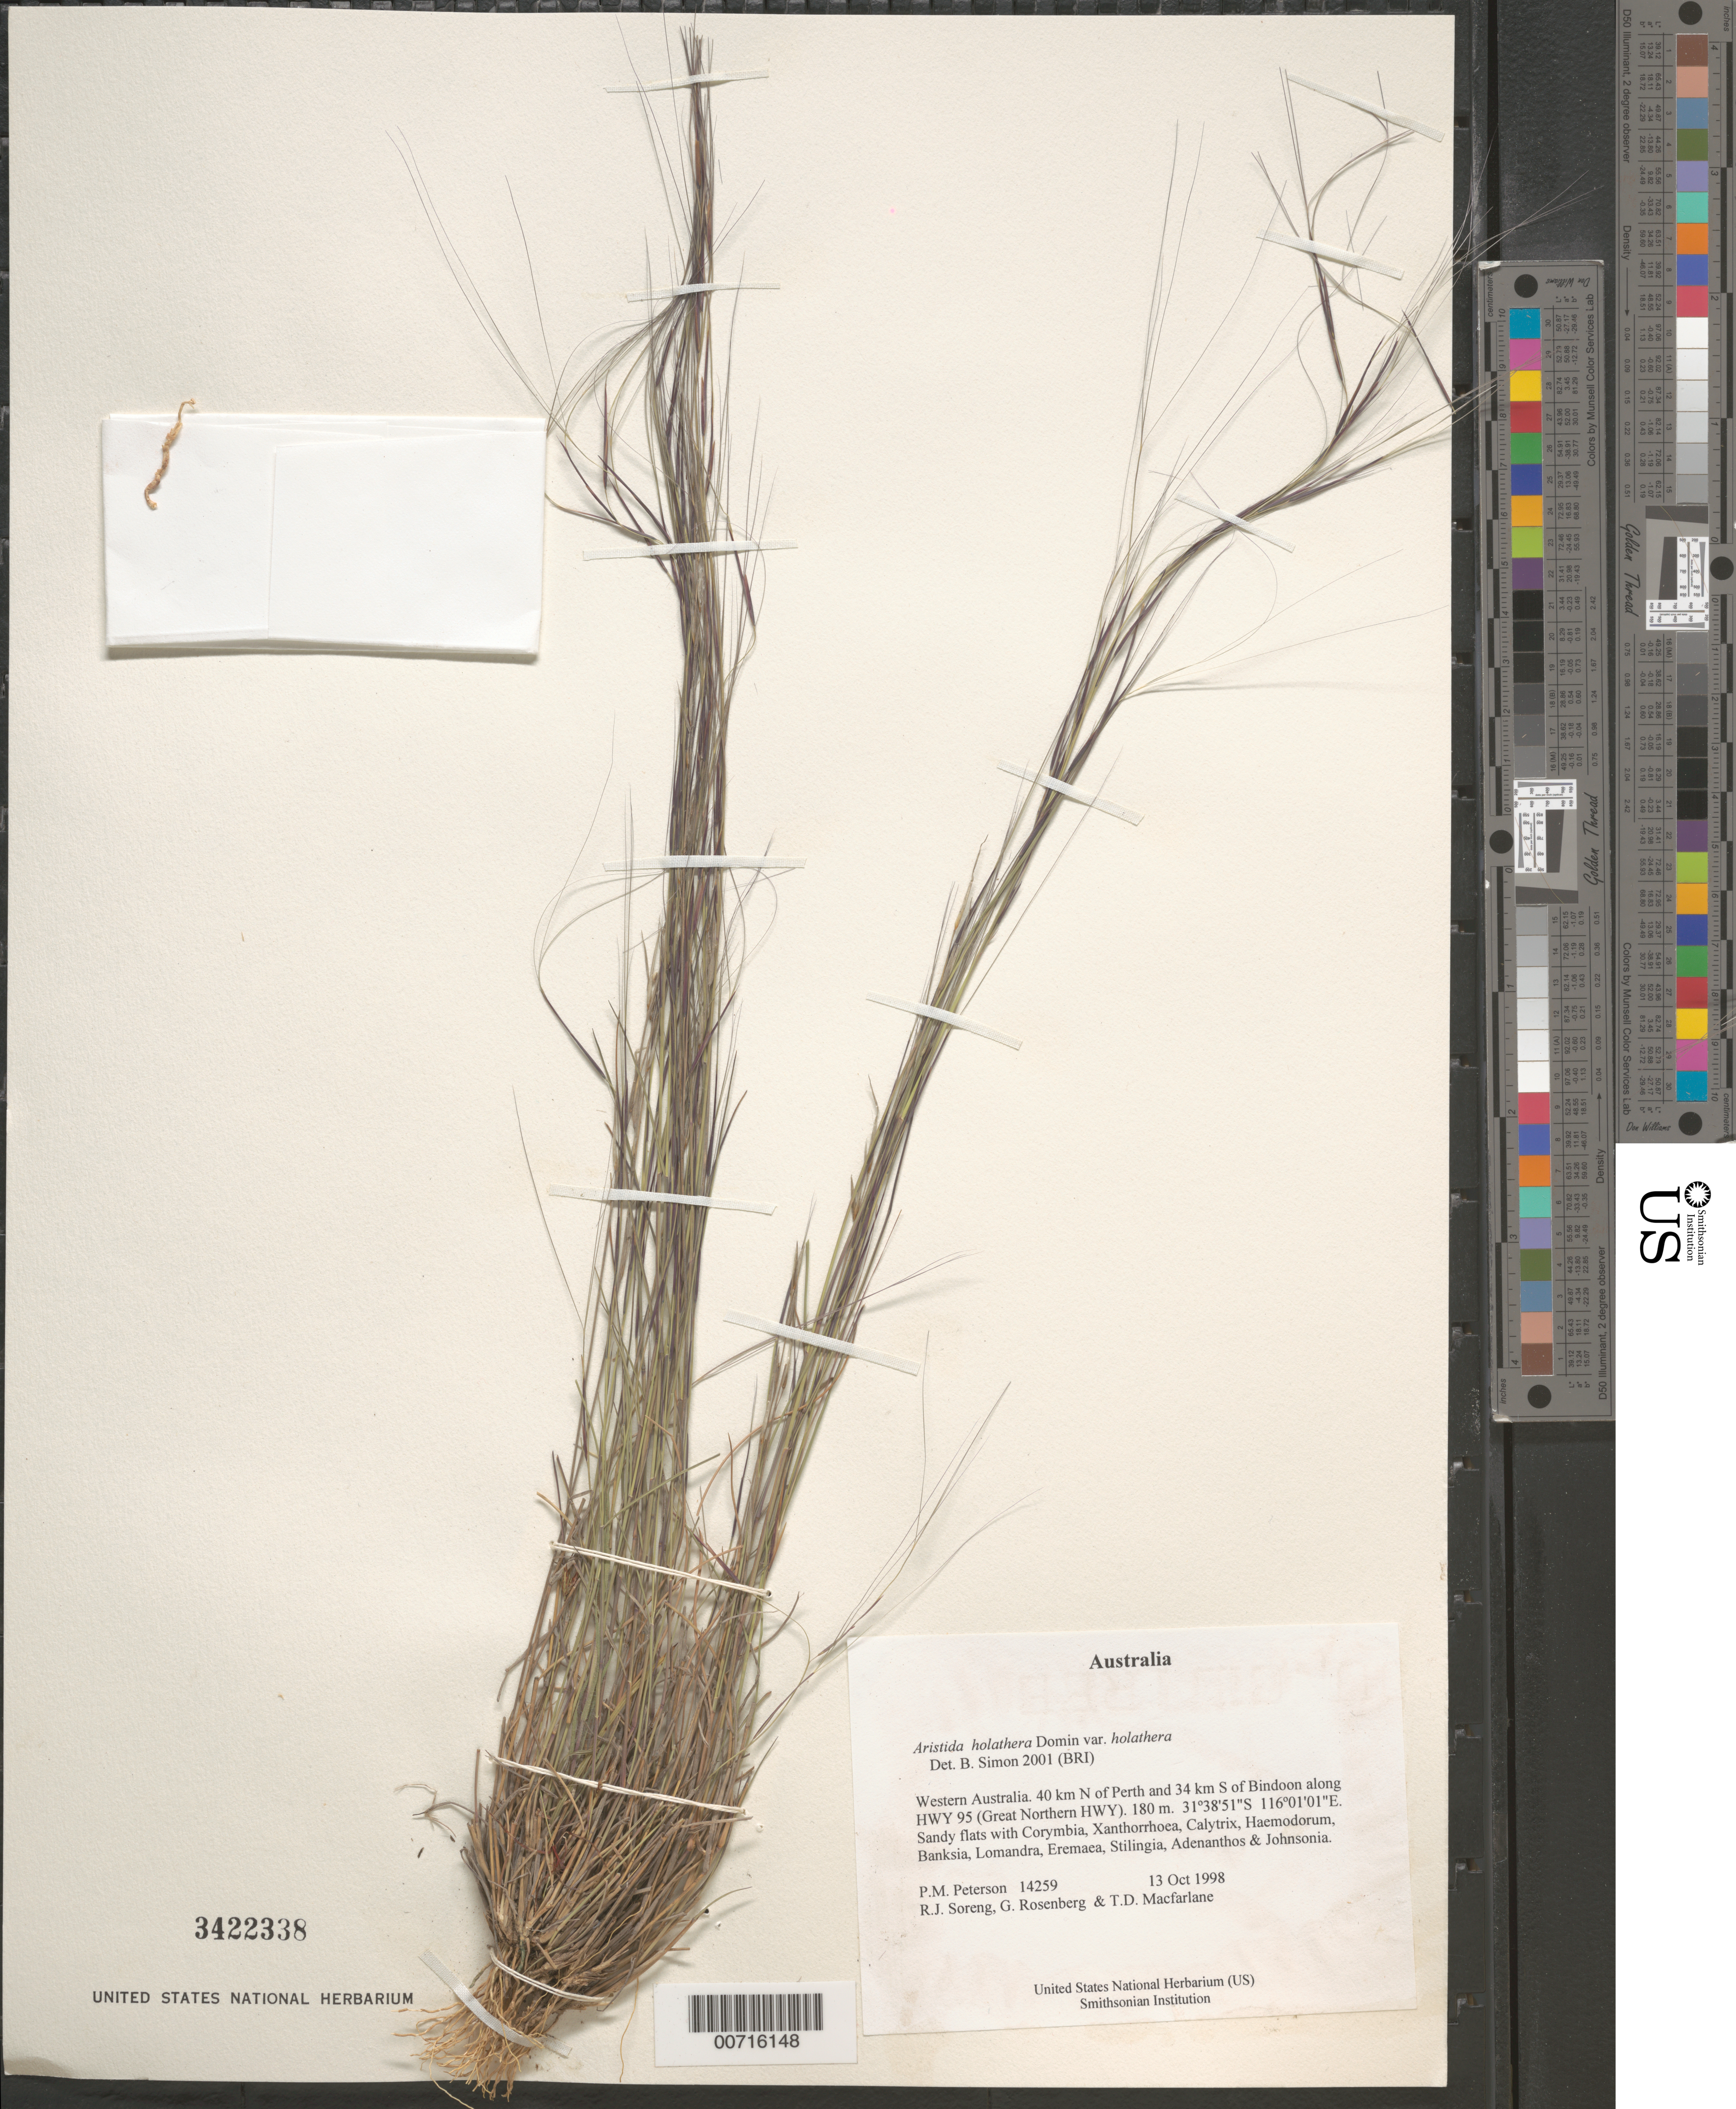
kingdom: Plantae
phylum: Tracheophyta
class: Liliopsida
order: Poales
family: Poaceae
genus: Aristida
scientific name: Aristida holathera var. holathera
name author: Domin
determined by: Simon, B.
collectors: P. M. Peterson, R. J. Soreng, G. Rosenberg & T. Macfarlane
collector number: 14259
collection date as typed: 13 Oct 1998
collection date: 1998-10-13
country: Australia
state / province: Western Australia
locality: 40 km N of Perth and 34 km S of Bindoon along HWY 95 (Great Northern HWY).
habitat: Sandy flats with Corymbia, Xanthorrhoea, Calytrix, Haemodorum, Banksia, Lomandra, Eremaea, Stilingia, Adenanthos & Johnsonia.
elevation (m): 180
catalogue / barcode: US 3422338